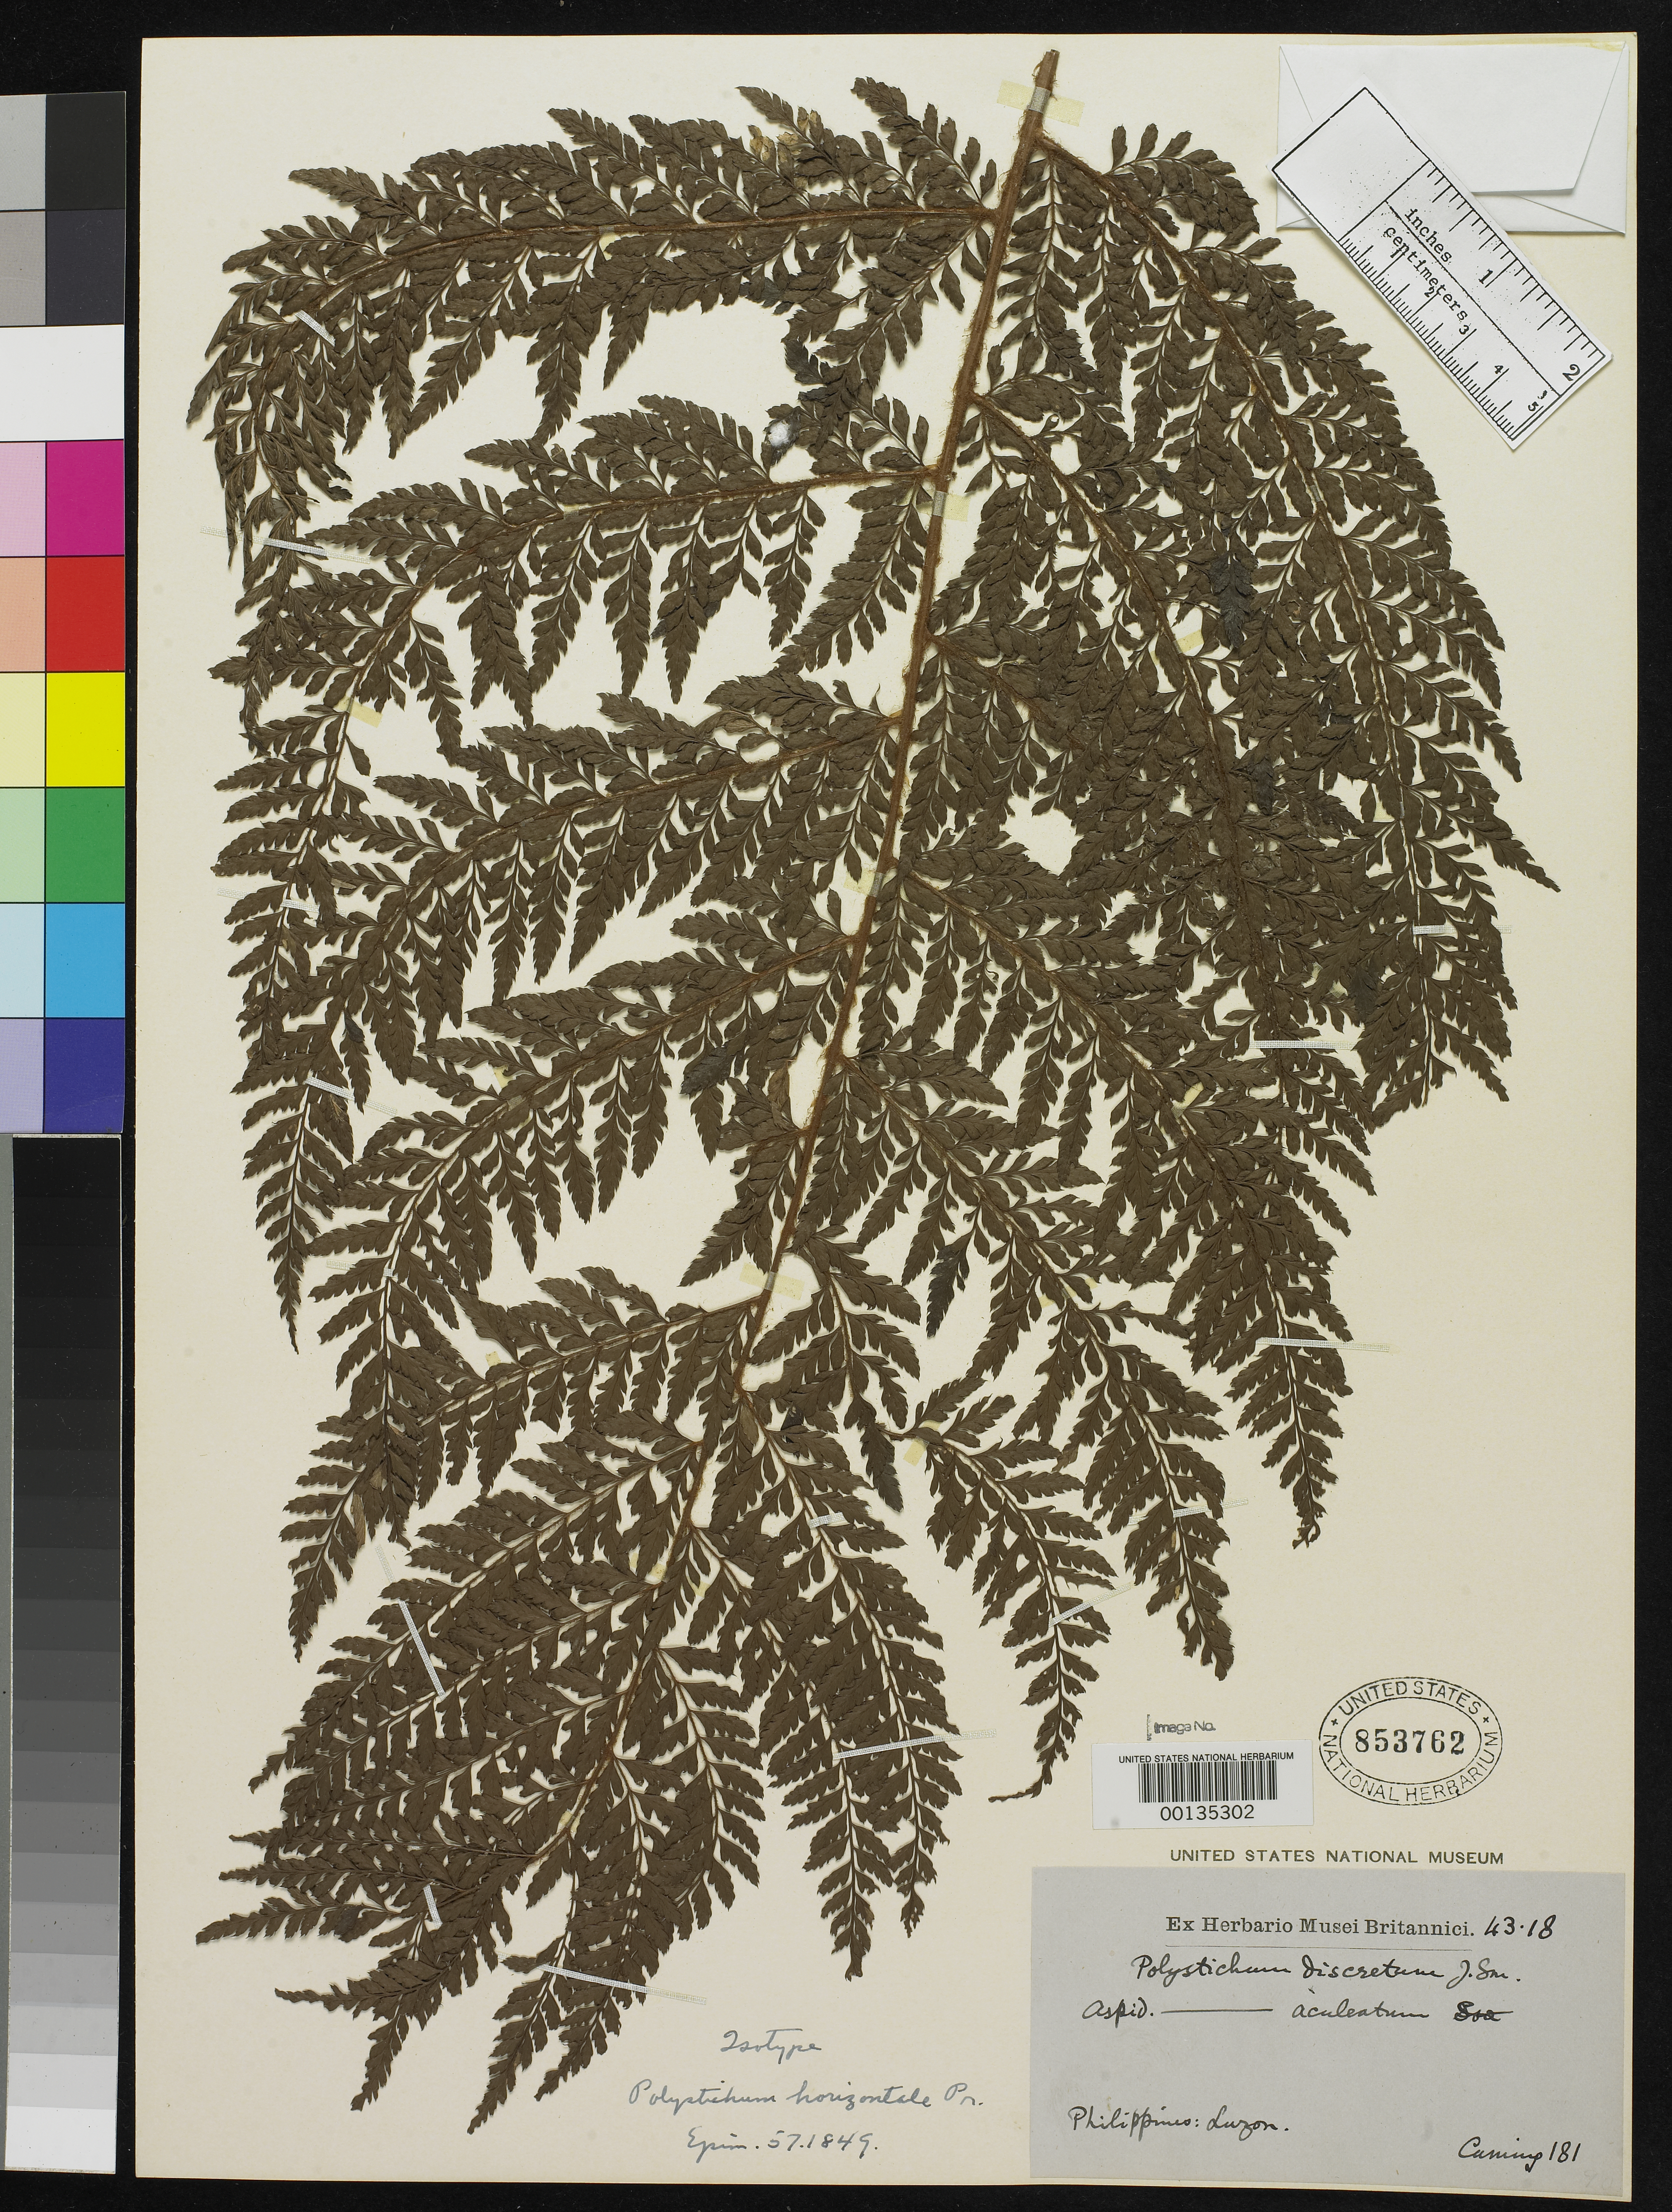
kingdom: Plantae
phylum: Tracheophyta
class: Polypodiopsida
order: Polypodiales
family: Dryopteridaceae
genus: Polystichum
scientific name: Polystichum horizontale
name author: C. Presl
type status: Type Collection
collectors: H. Cuming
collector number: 181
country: Philippines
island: Luzon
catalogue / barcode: US 853762